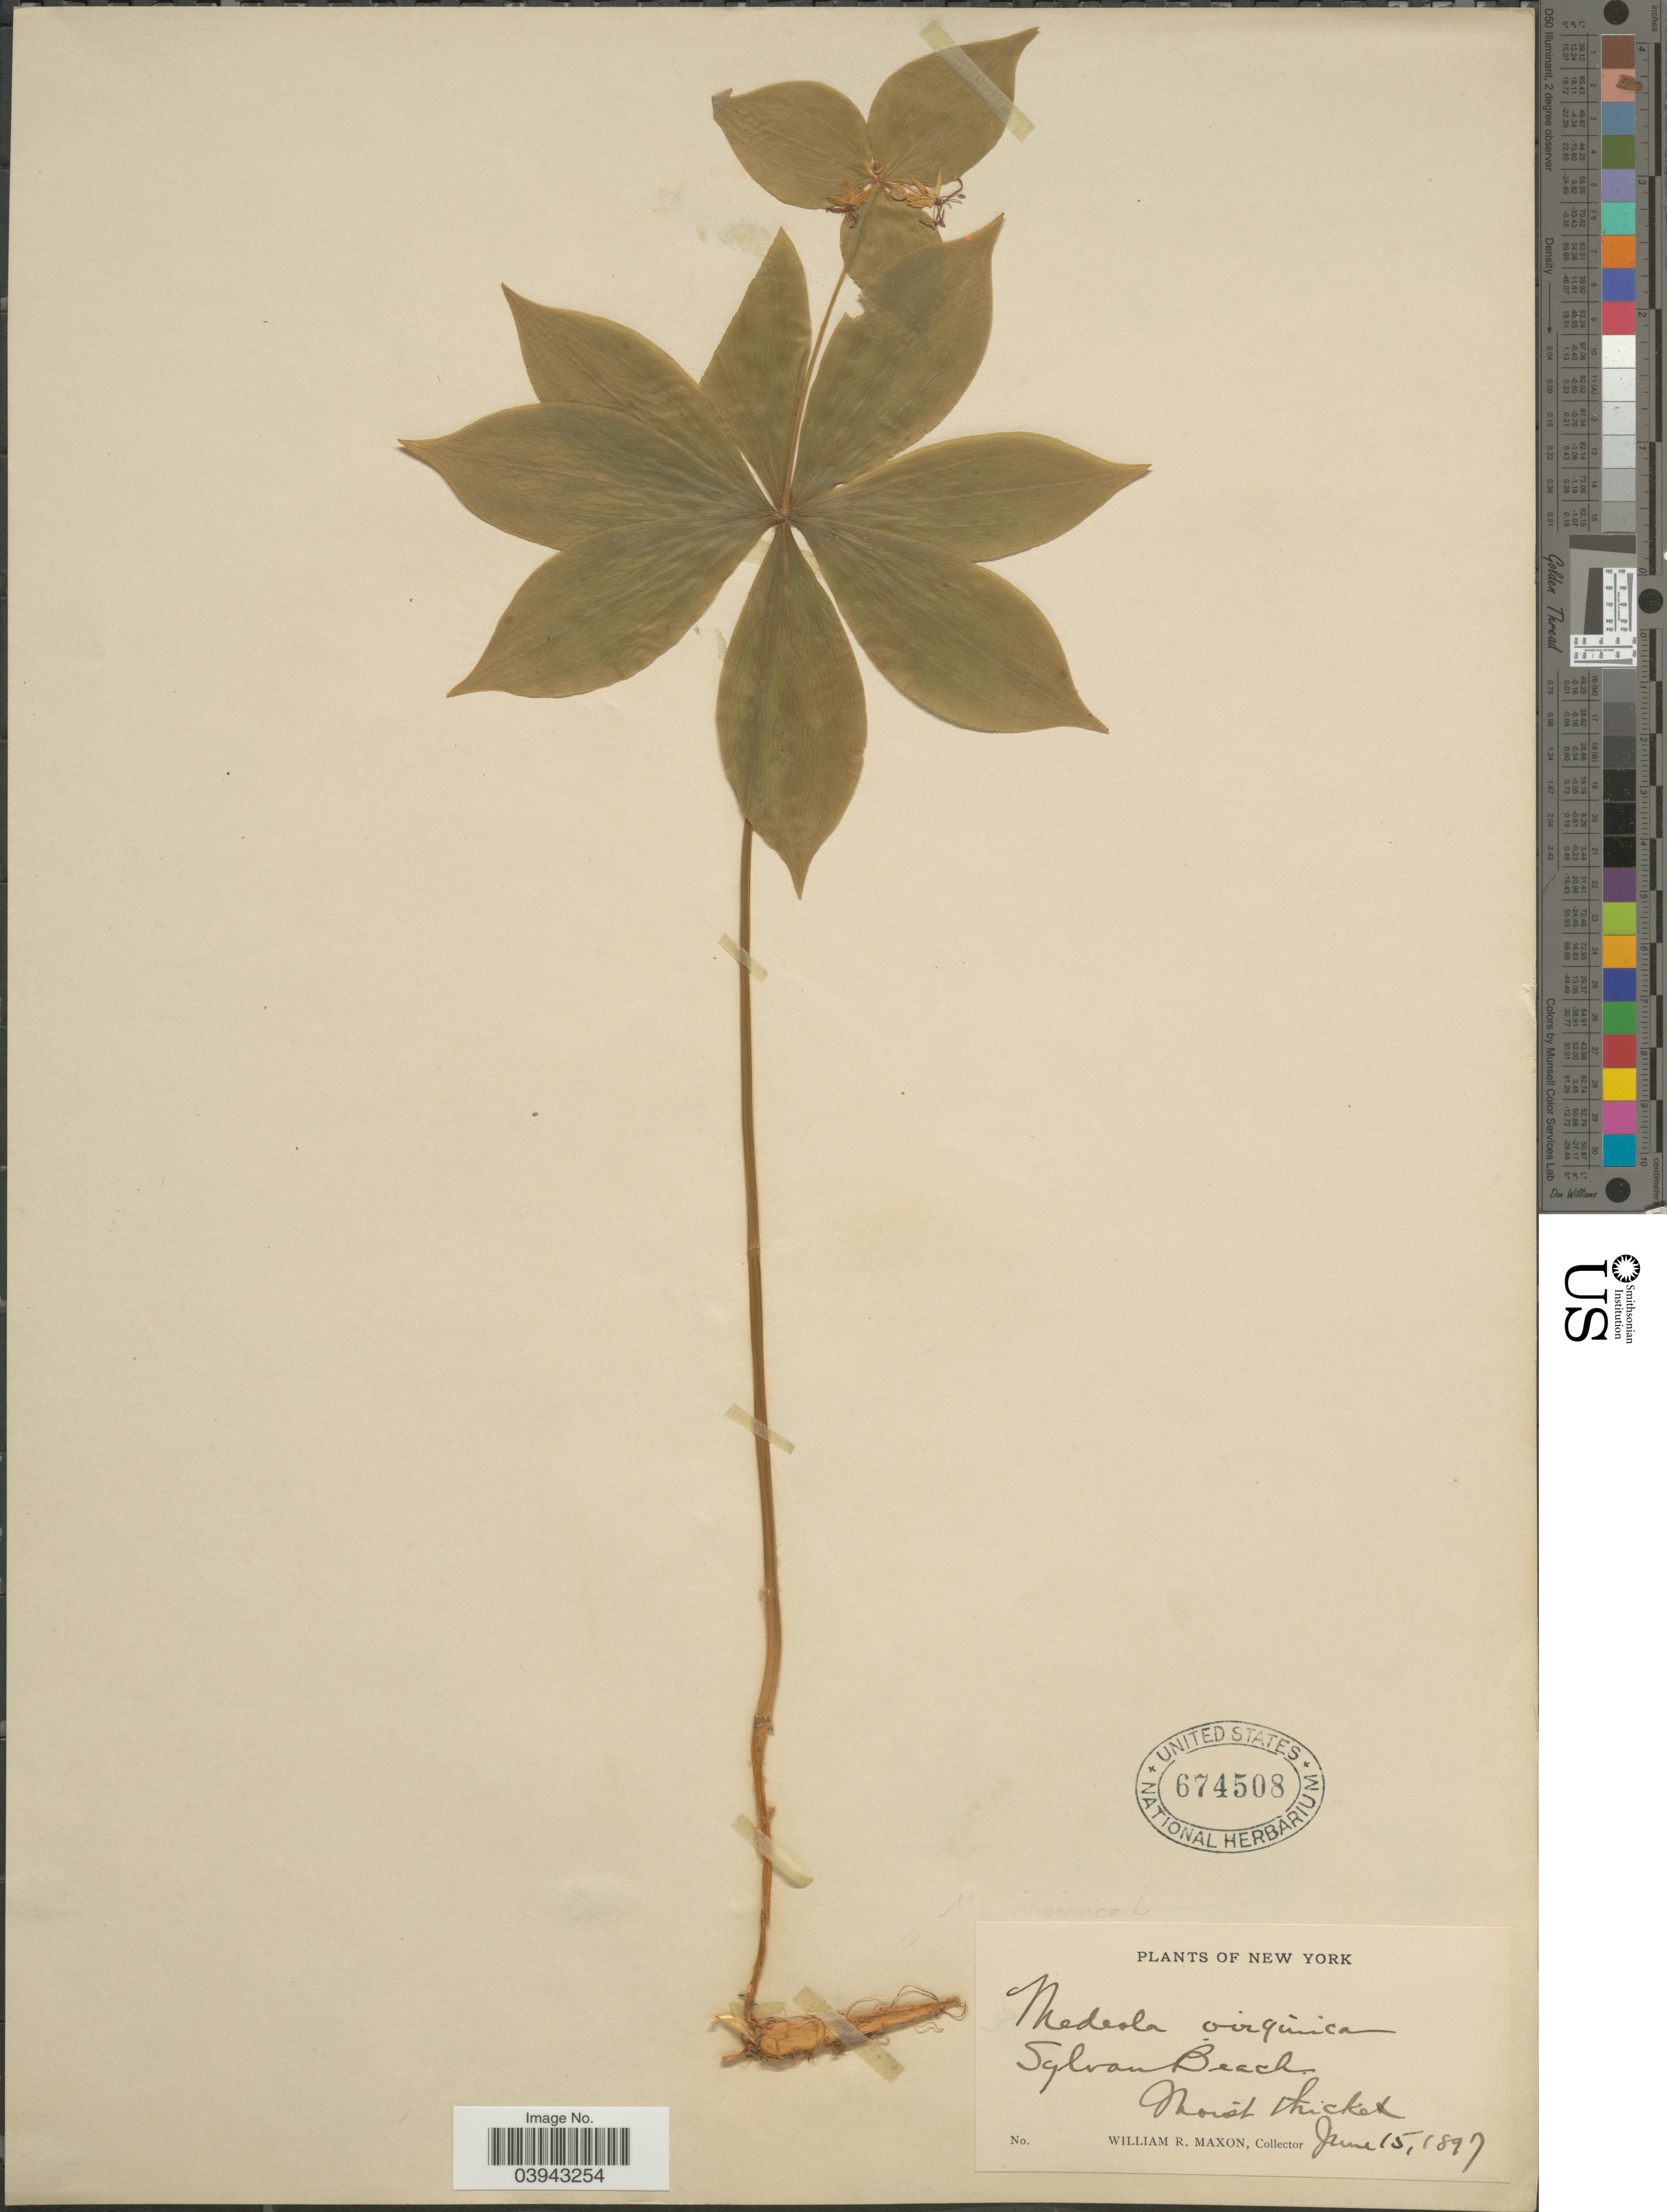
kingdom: Plantae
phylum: Tracheophyta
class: Liliopsida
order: Liliales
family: Liliaceae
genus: Medeola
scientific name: Medeola virginiana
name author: (L.) Desf.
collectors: W. R. Maxon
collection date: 1897-06-15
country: United States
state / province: New York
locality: Sylvan Beach.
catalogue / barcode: US 674508